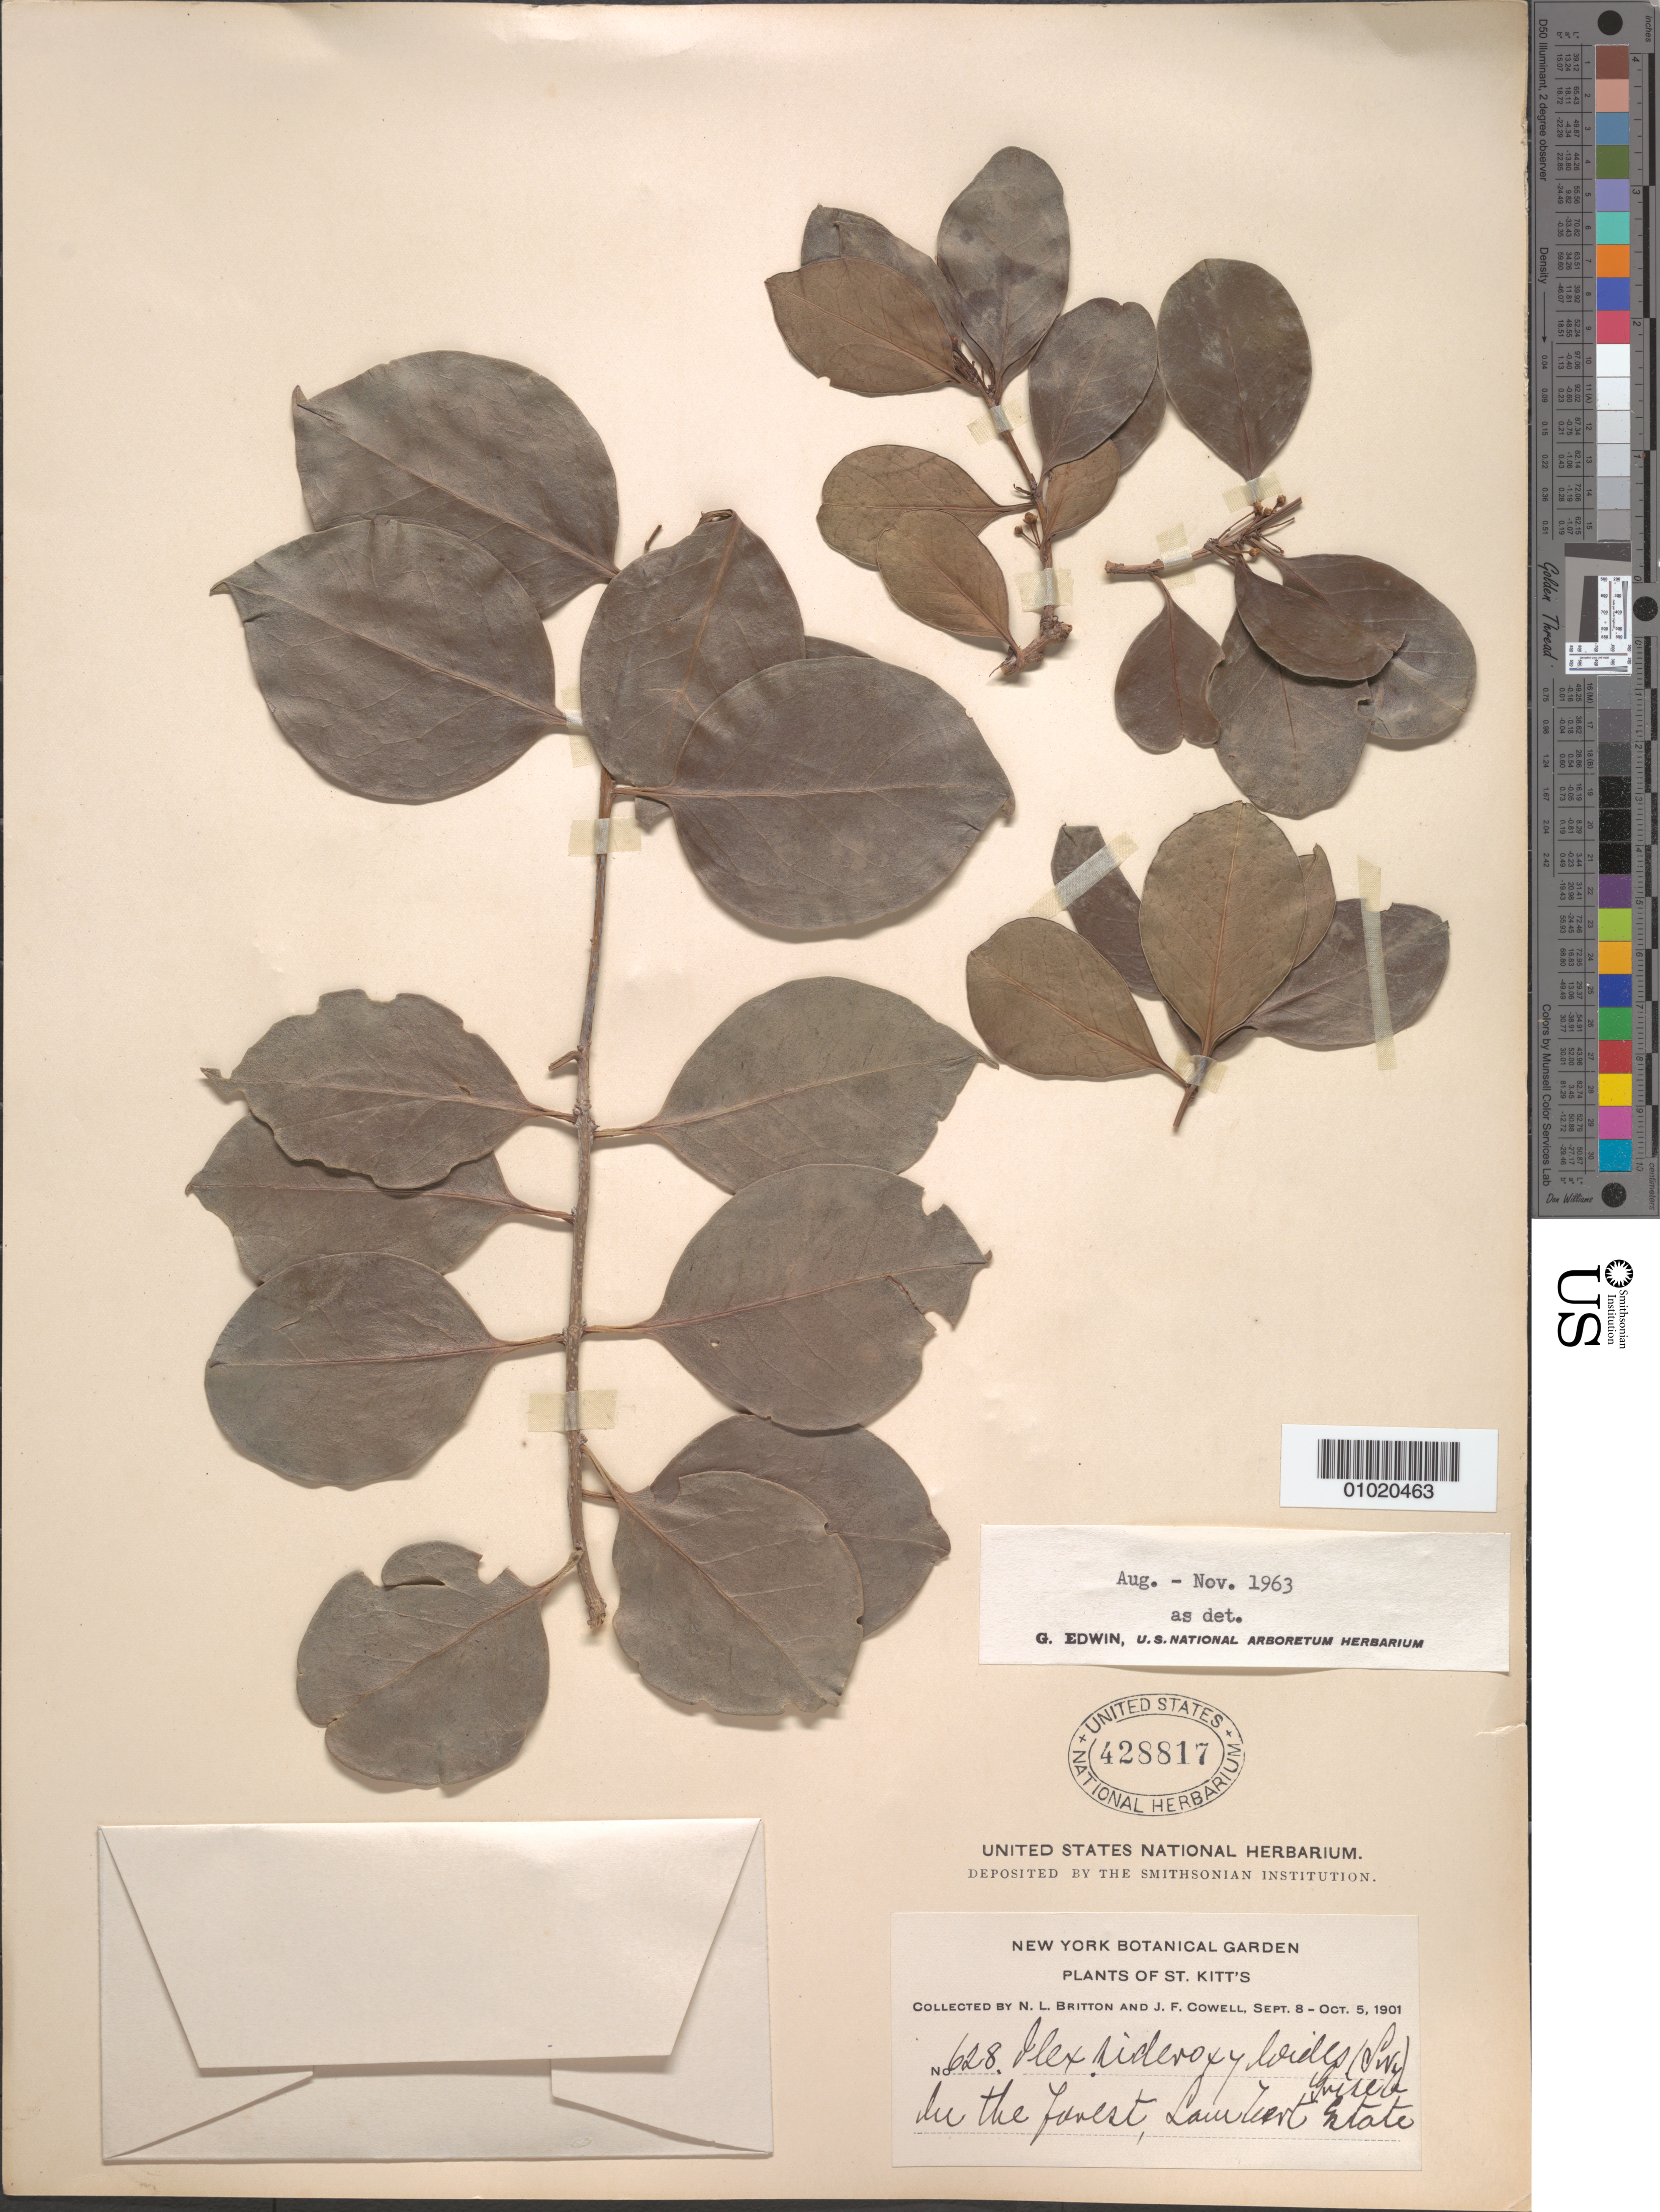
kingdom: Plantae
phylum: Tracheophyta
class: Magnoliopsida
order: Aquifoliales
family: Aquifoliaceae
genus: Ilex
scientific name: Ilex sideroxyloides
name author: (Sw.) Griseb.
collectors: N. Britton & J. F. Cowell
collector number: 628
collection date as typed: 08 Sep 1901 to 05 Oct 1901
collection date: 1901-09-08/1901-10-05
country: St. Christopher-Nevis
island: St. Christopher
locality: In the forest, Laurtientwise Estate?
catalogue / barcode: US 428817